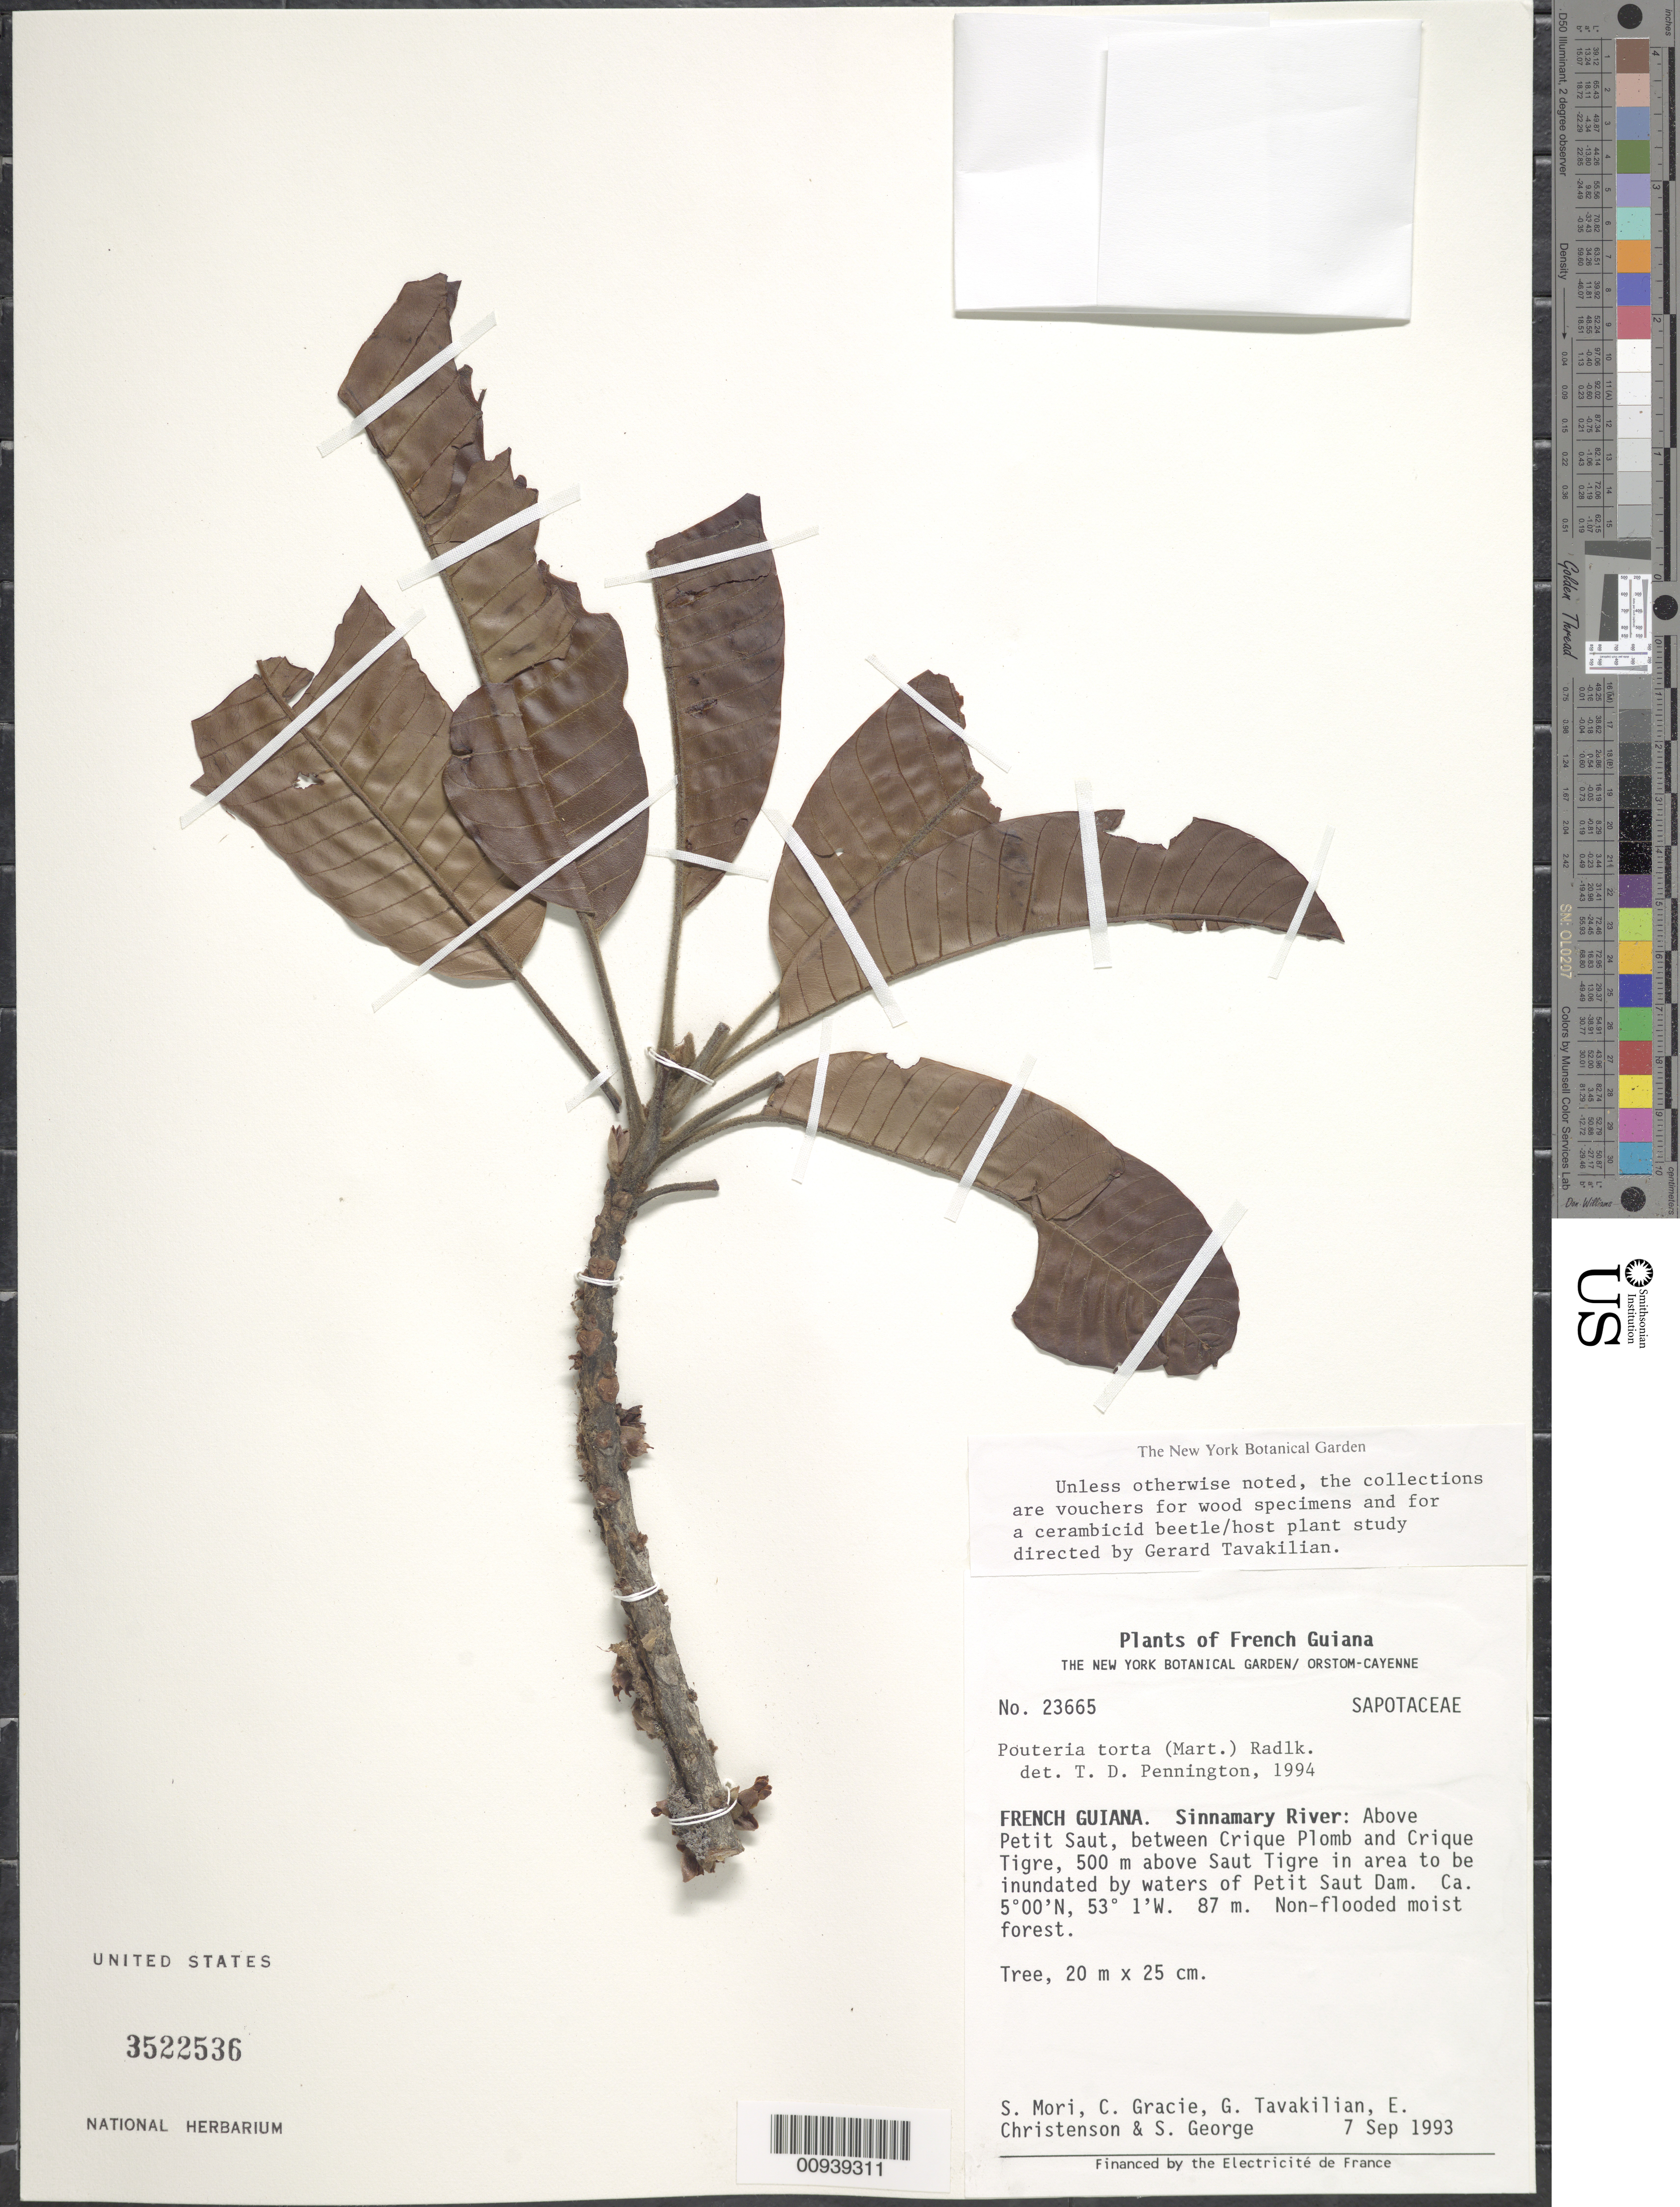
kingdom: Plantae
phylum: Tracheophyta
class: Magnoliopsida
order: Ericales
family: Sapotaceae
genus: Pouteria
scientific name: Pouteria torta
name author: Radlk.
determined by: Pennington, T. D., (K)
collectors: S. Mori, C. A. Gracie, G. Tavakilian, E. Christenson & S. George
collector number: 23665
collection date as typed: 7-Sep-93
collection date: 1993-09-07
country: French Guiana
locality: Sinnamary River, above Petit Saut, between Crique Plomb and Crique Tigre, 500 m above Saut Tigre in area to be inundated by waters of Petit Saut Dam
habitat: Non-flooded moist forest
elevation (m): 87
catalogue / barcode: US 3522536